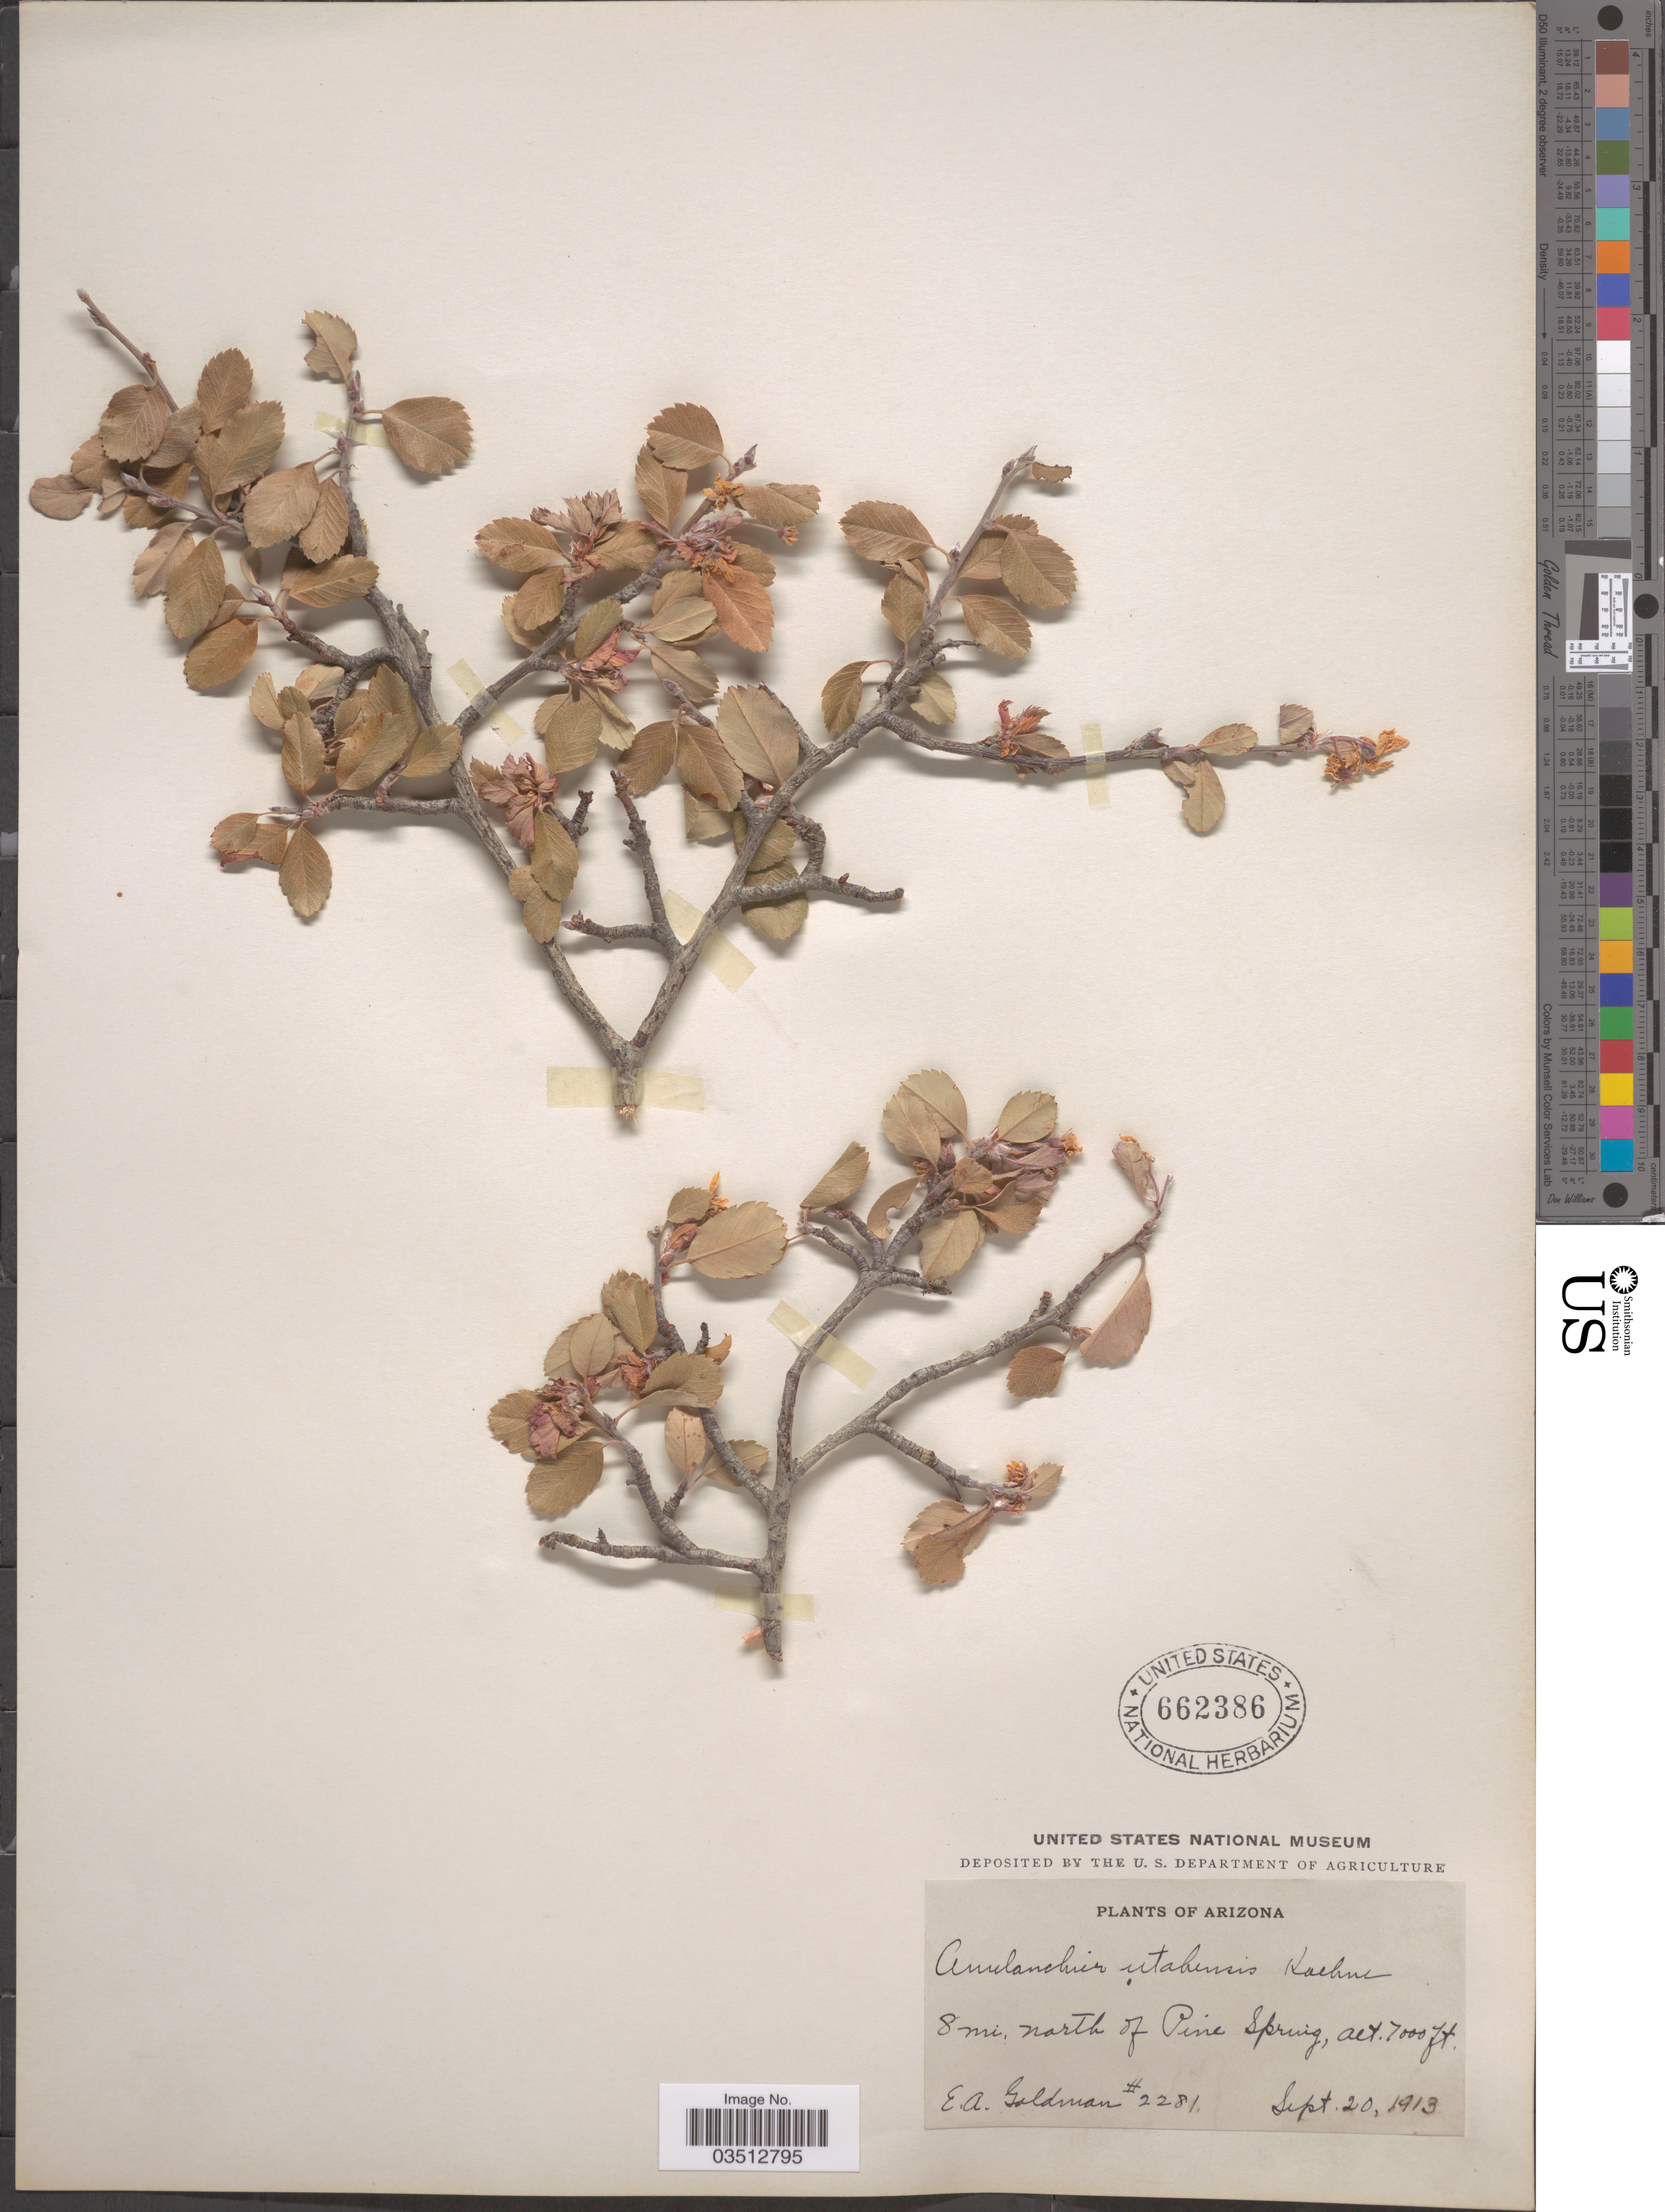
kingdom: Plantae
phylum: Tracheophyta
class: Magnoliopsida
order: Rosales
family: Rosaceae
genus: Amelanchier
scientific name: Amelanchier utahensis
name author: Koehne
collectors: E. A. Goldman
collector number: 2281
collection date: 1913-09-20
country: United States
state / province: Arizona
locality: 8 mi. north of Pine Spring.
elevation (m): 2134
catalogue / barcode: US 662386